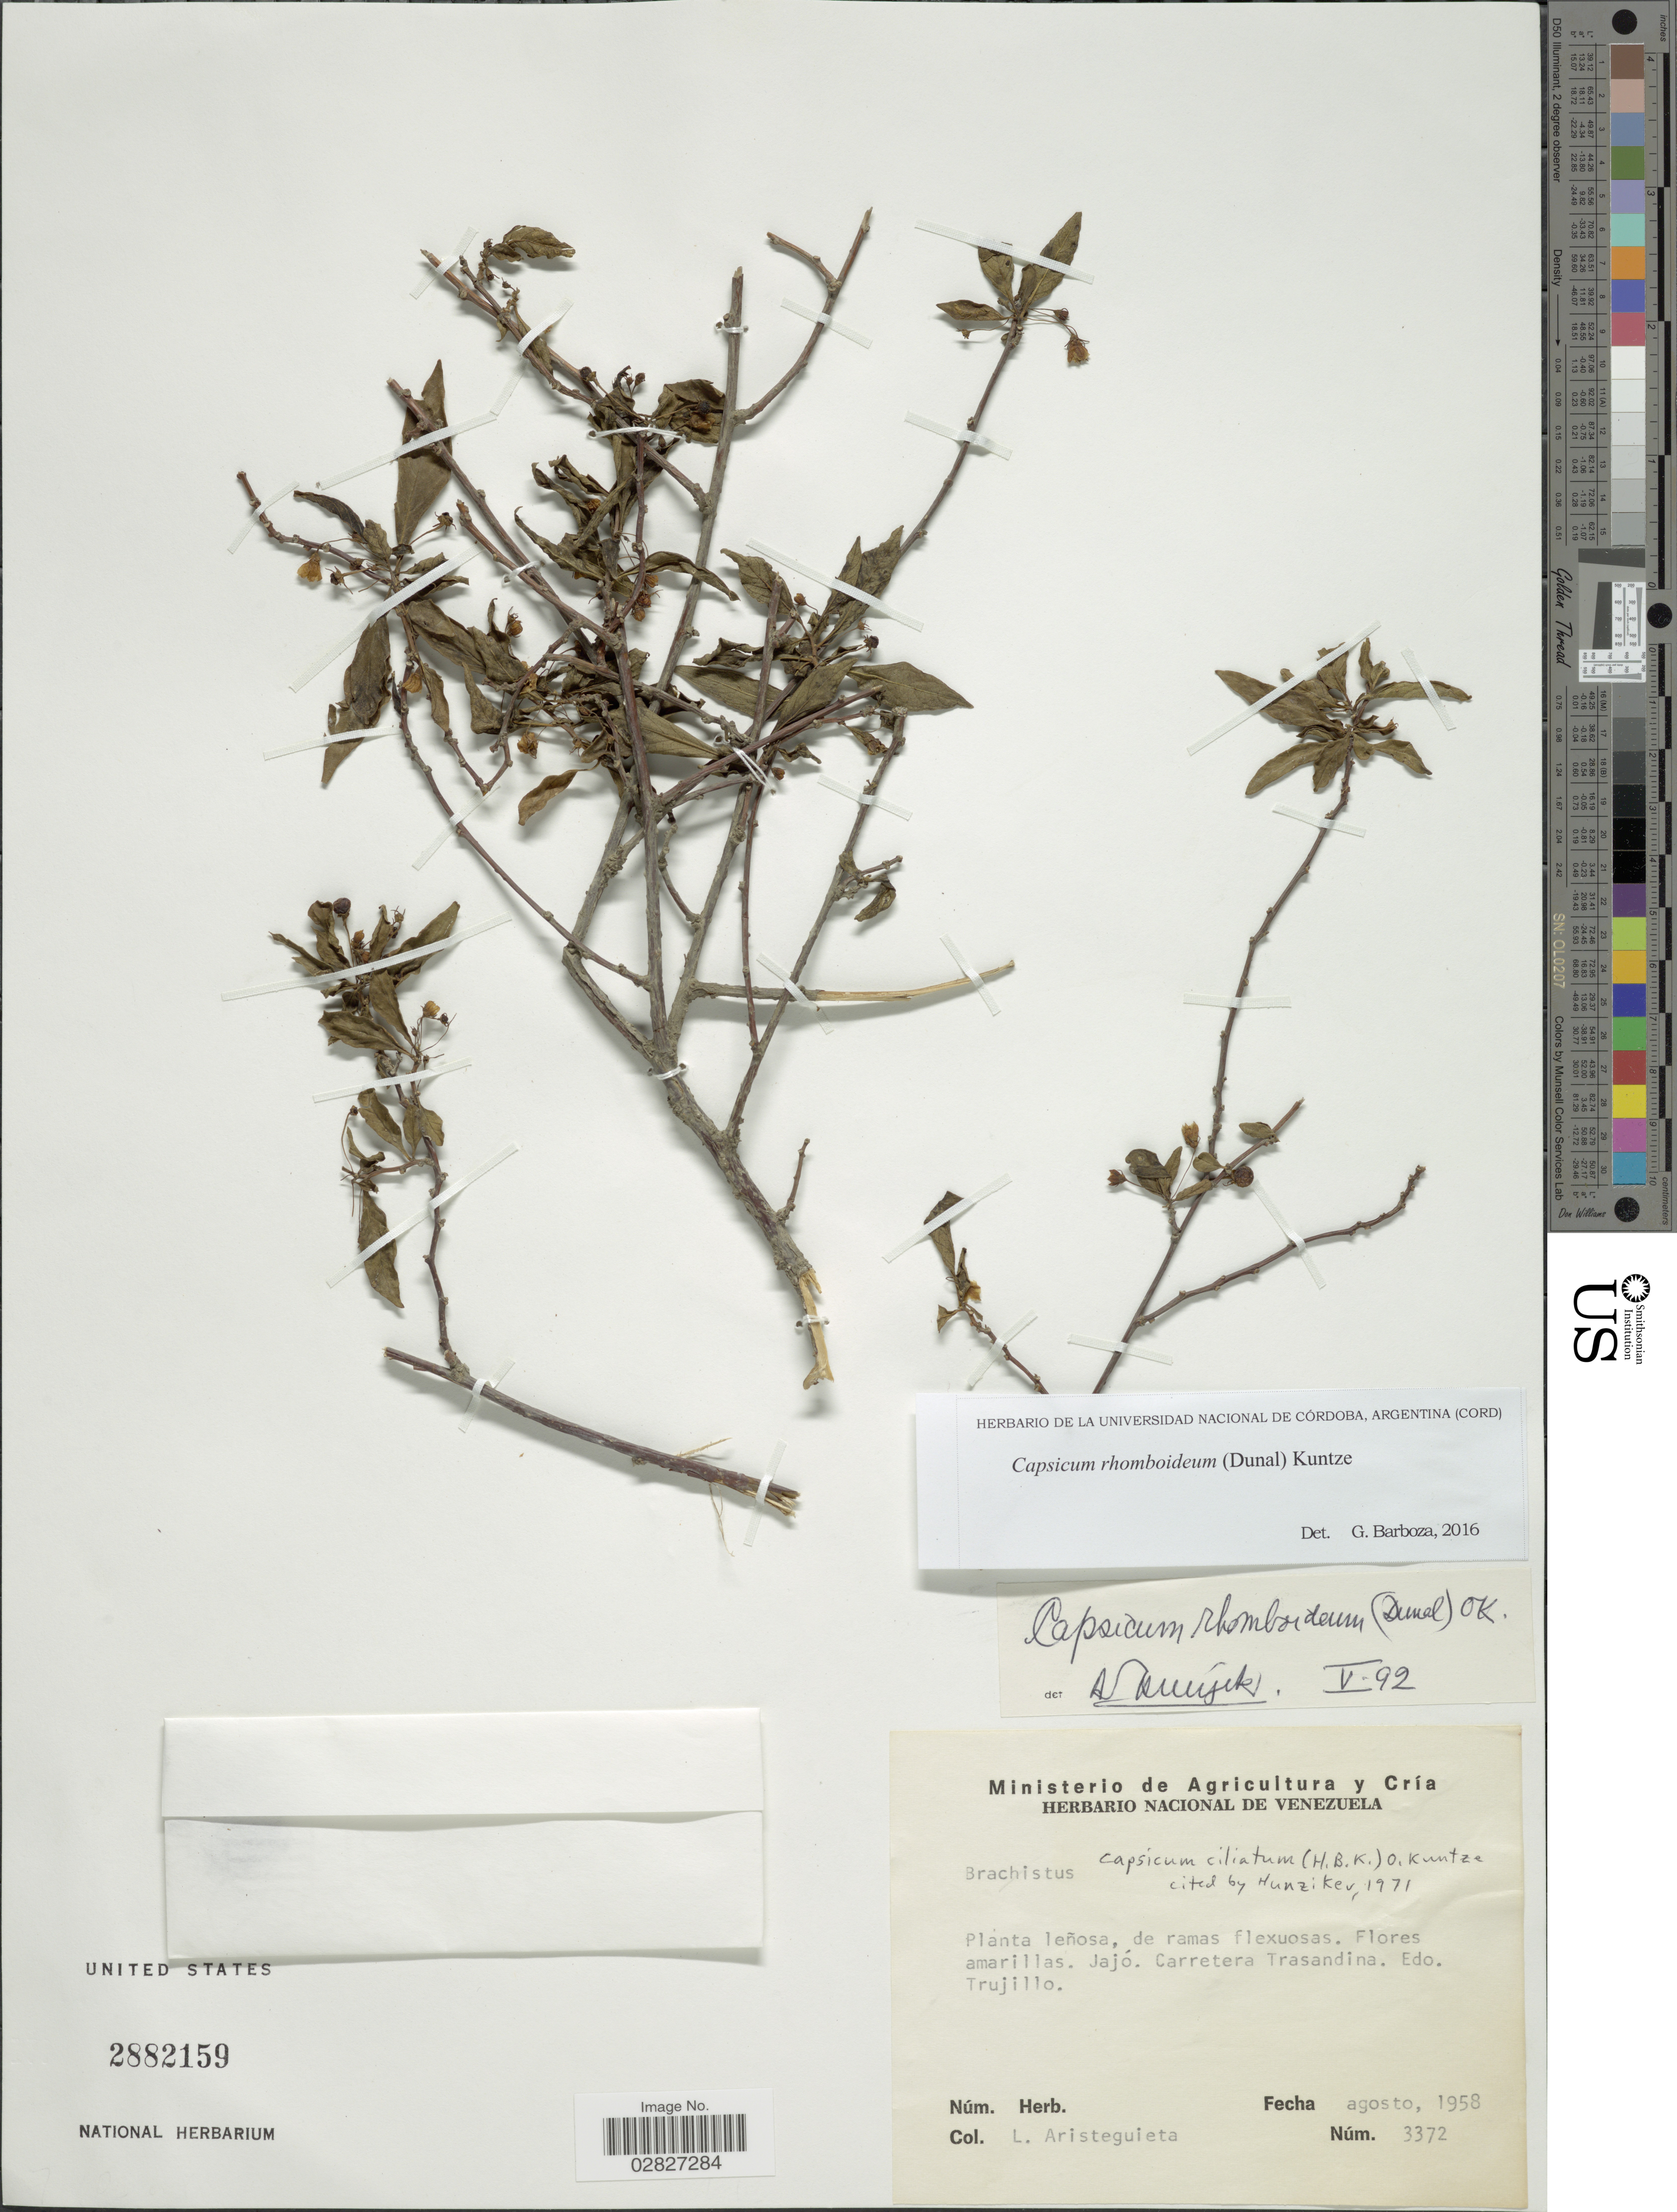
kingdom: Plantae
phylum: Tracheophyta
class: Magnoliopsida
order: Solanales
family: Solanaceae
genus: Capsicum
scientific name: Capsicum rhomboideum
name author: (Humb. & Bonpl. ex Dunal) Kuntze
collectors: L. Aristeguieta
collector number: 3372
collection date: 1958-08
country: Venezuela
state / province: Trujillo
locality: Jajó. Carretera Trasandina. Edo. Trujillo.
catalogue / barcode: US 2882159